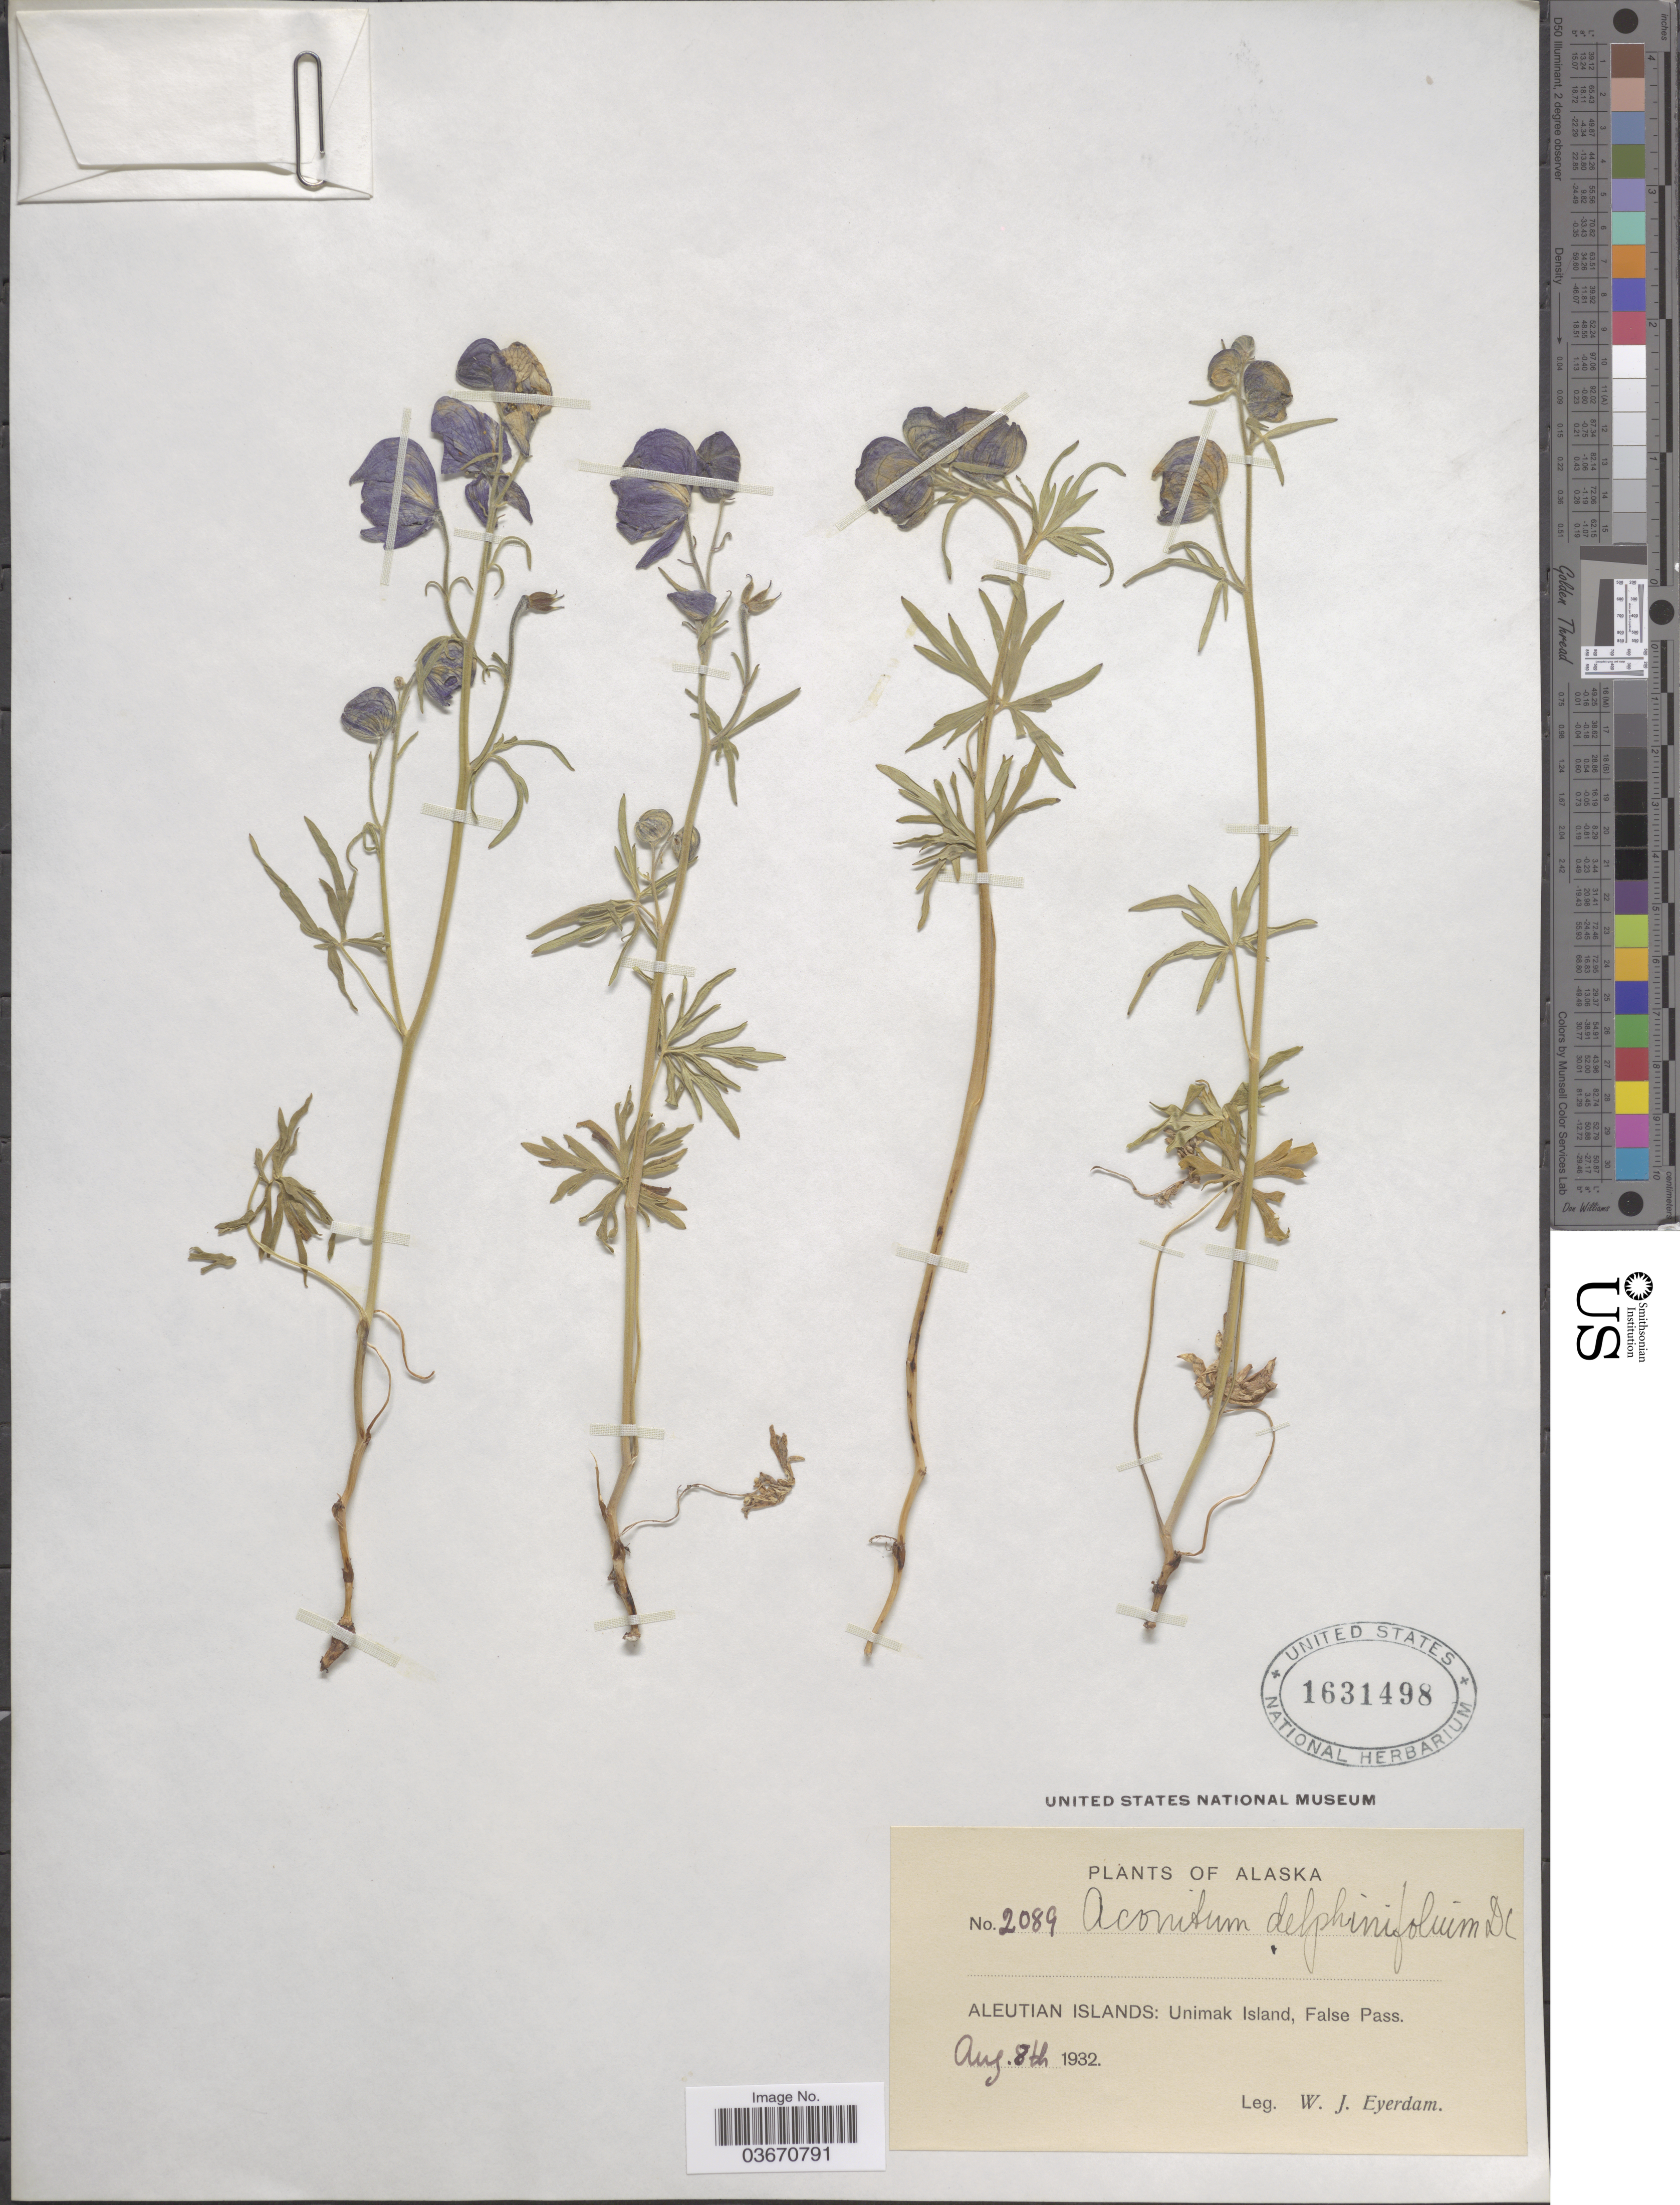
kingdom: Plantae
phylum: Tracheophyta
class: Magnoliopsida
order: Ranunculales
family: Ranunculaceae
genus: Aconitum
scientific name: Aconitum delphinifolium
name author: DC.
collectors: W. J. Eyerdam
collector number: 2089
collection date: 1932-08-08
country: United States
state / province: Alaska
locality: Aleutian Islands: Unimak Island, False Pass.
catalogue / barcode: US 1631498